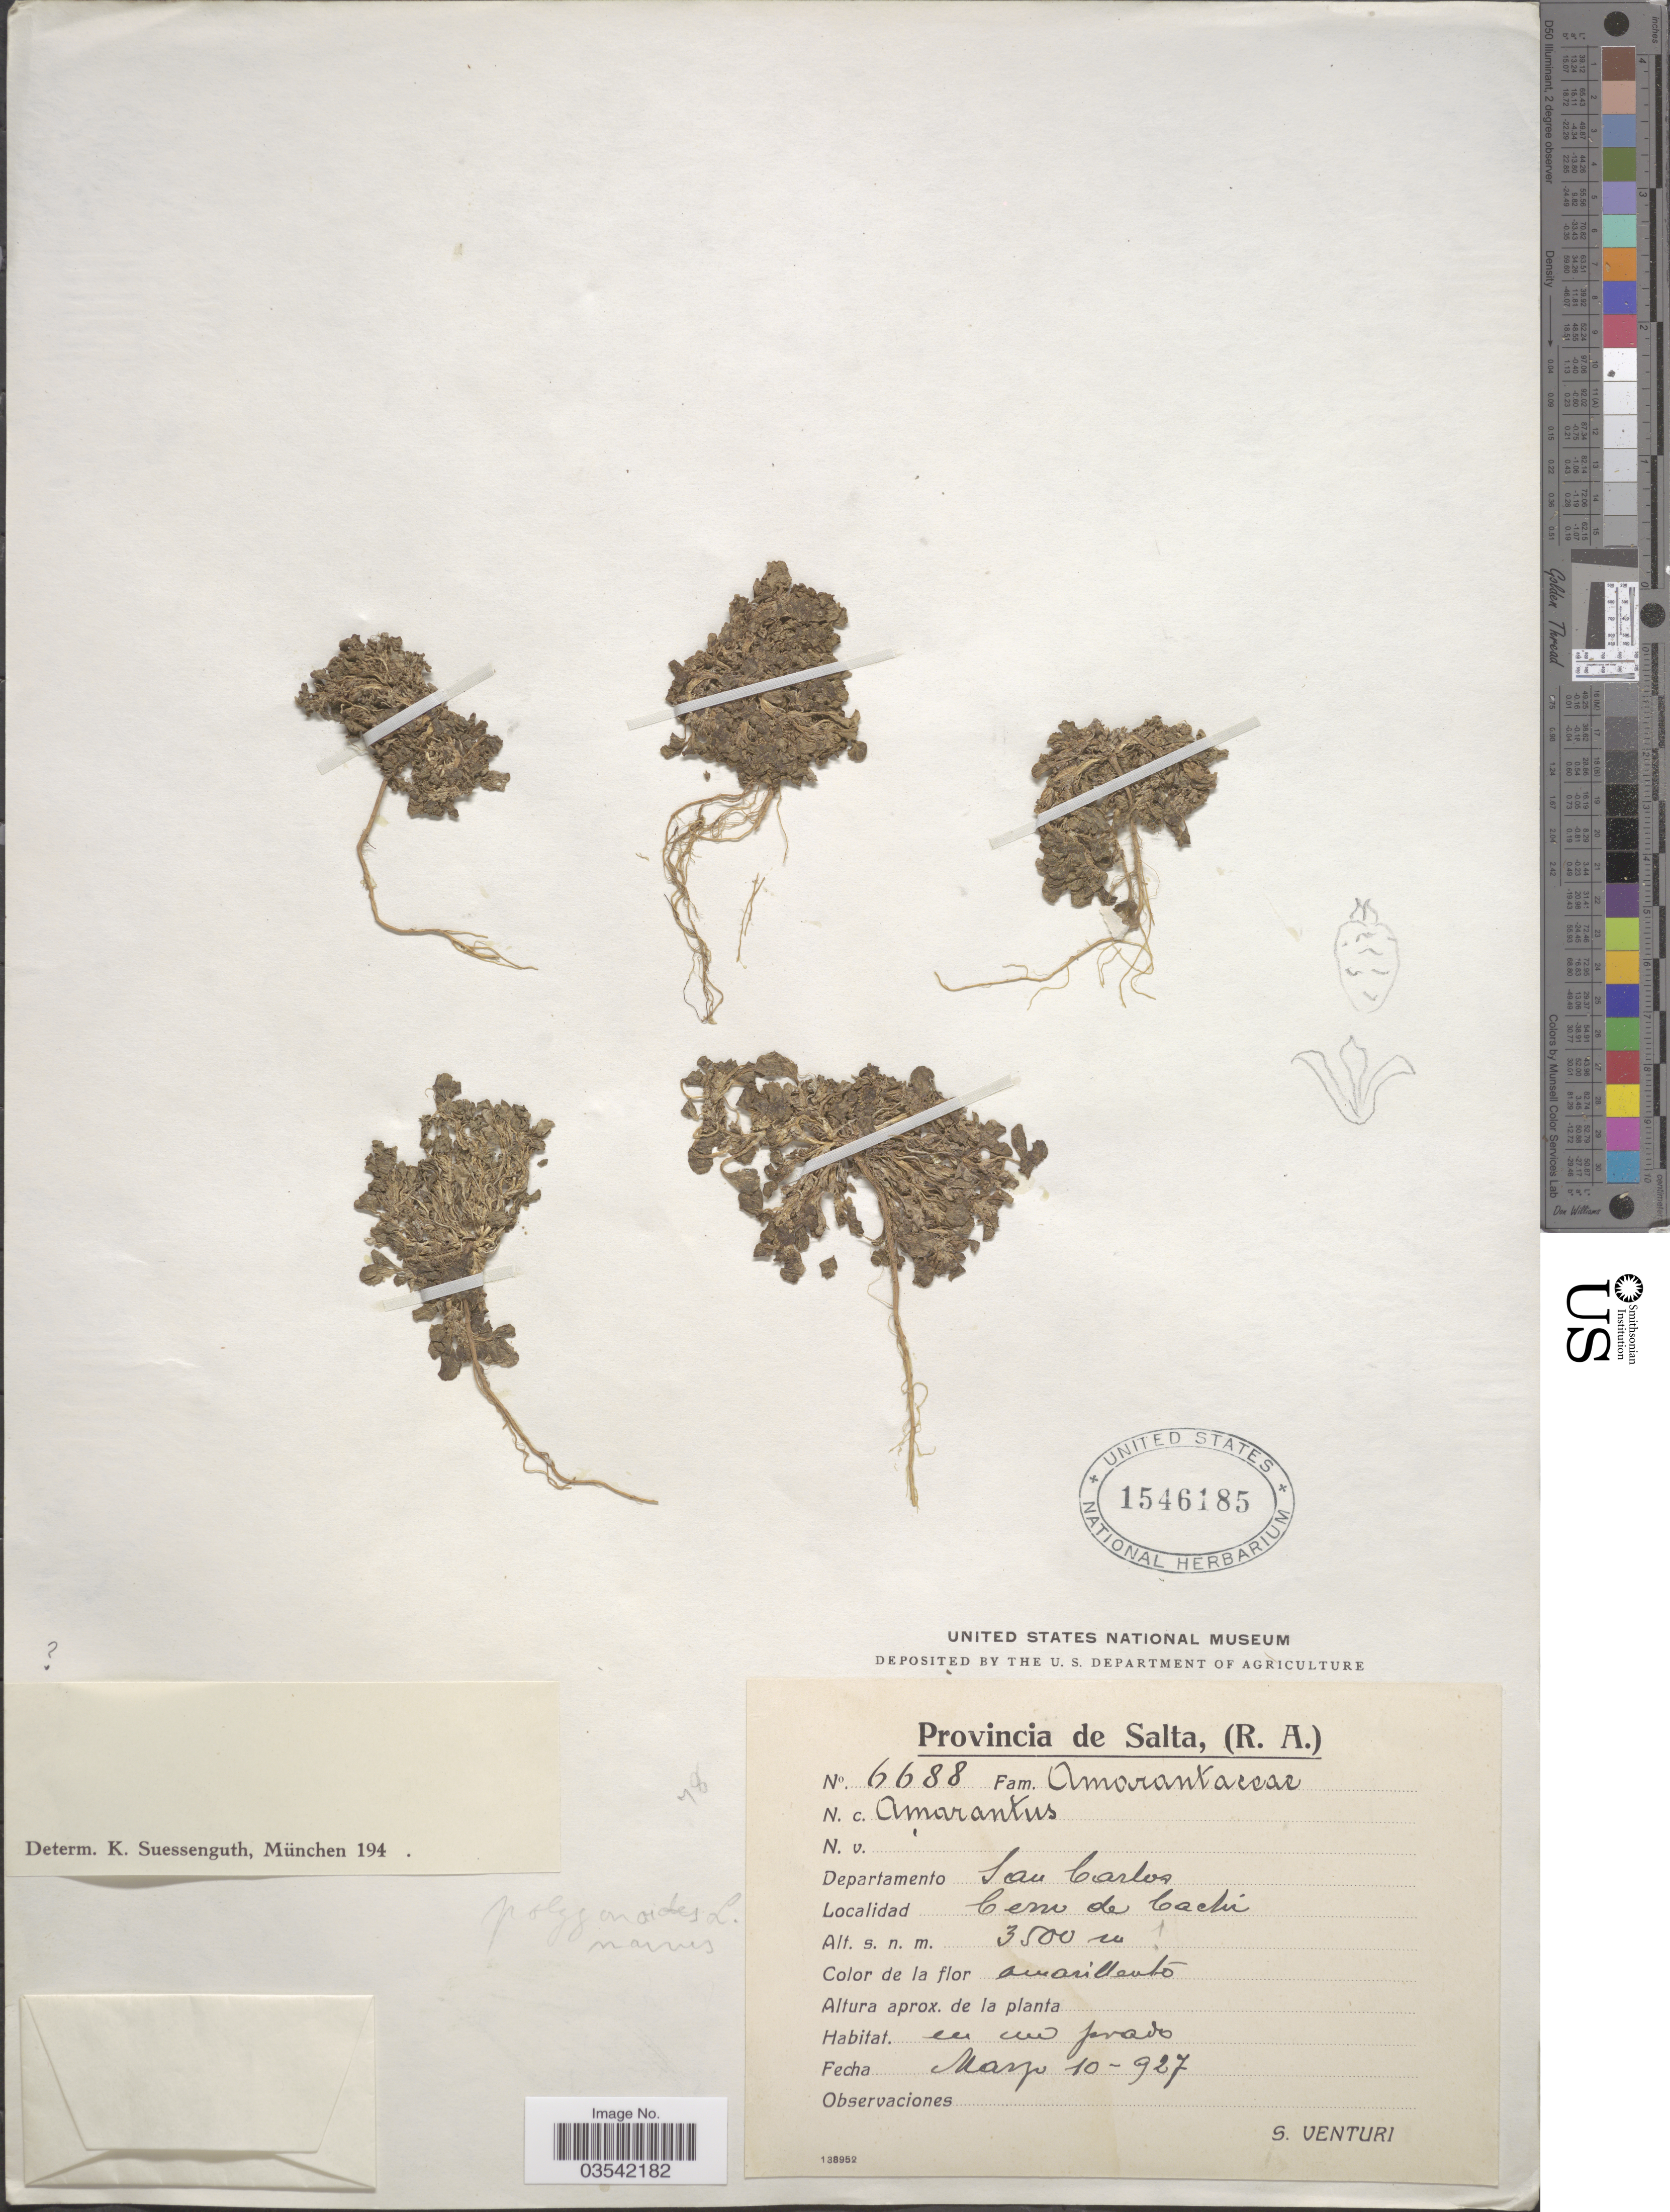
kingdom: Plantae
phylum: Tracheophyta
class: Magnoliopsida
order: Caryophyllales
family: Amaranthaceae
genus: Amaranthus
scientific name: Amaranthus sp.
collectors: S. Venturi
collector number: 6688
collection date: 1927-03-10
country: Argentina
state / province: Salta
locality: Departamento San Carlos. Cerro de Cachi.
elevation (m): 3500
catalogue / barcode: US 1546185